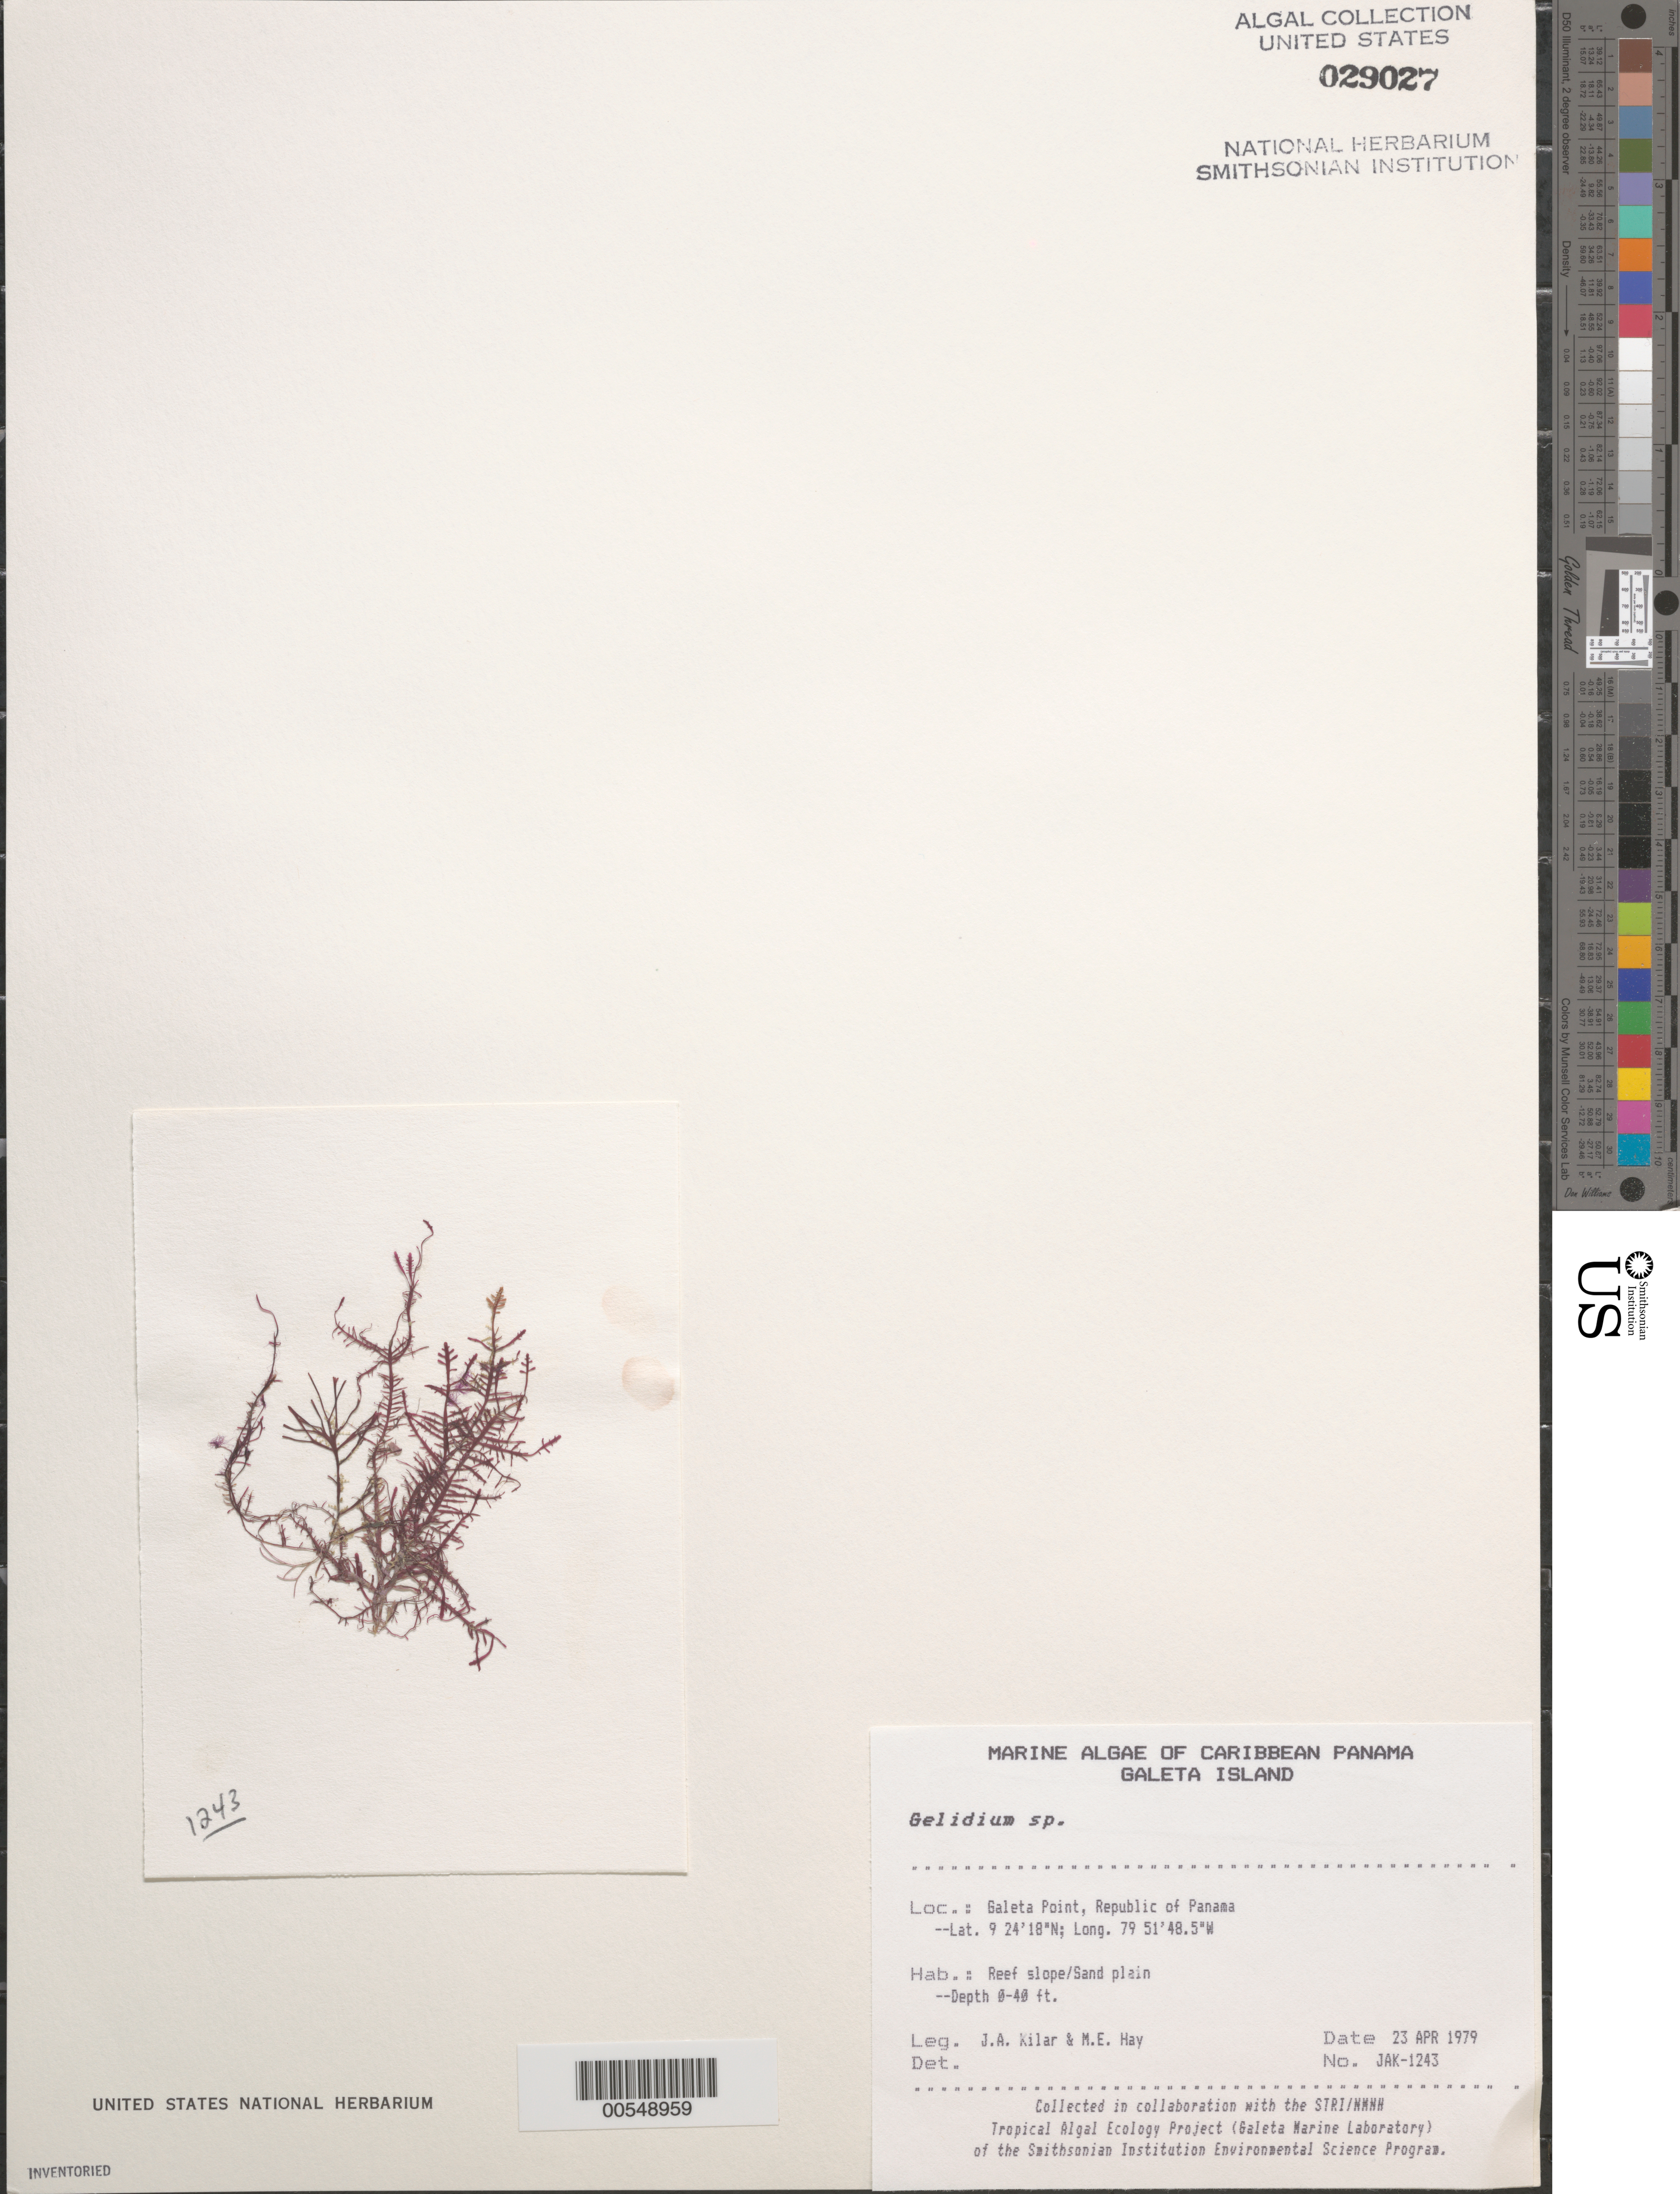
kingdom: Plantae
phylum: Rhodophyta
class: Florideophyceae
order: Gelidiales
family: Gelidiaceae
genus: Gelidium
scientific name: Gelidium sp.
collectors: J. A. Kilar & M. E. Hay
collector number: JAK-1243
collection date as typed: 23 Apr 1979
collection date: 1979-04-23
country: Panama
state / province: Colón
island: Galeta Island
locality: Galeta Point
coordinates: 9 24' 18" N, 79 51' 48.5" W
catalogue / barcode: US 29027